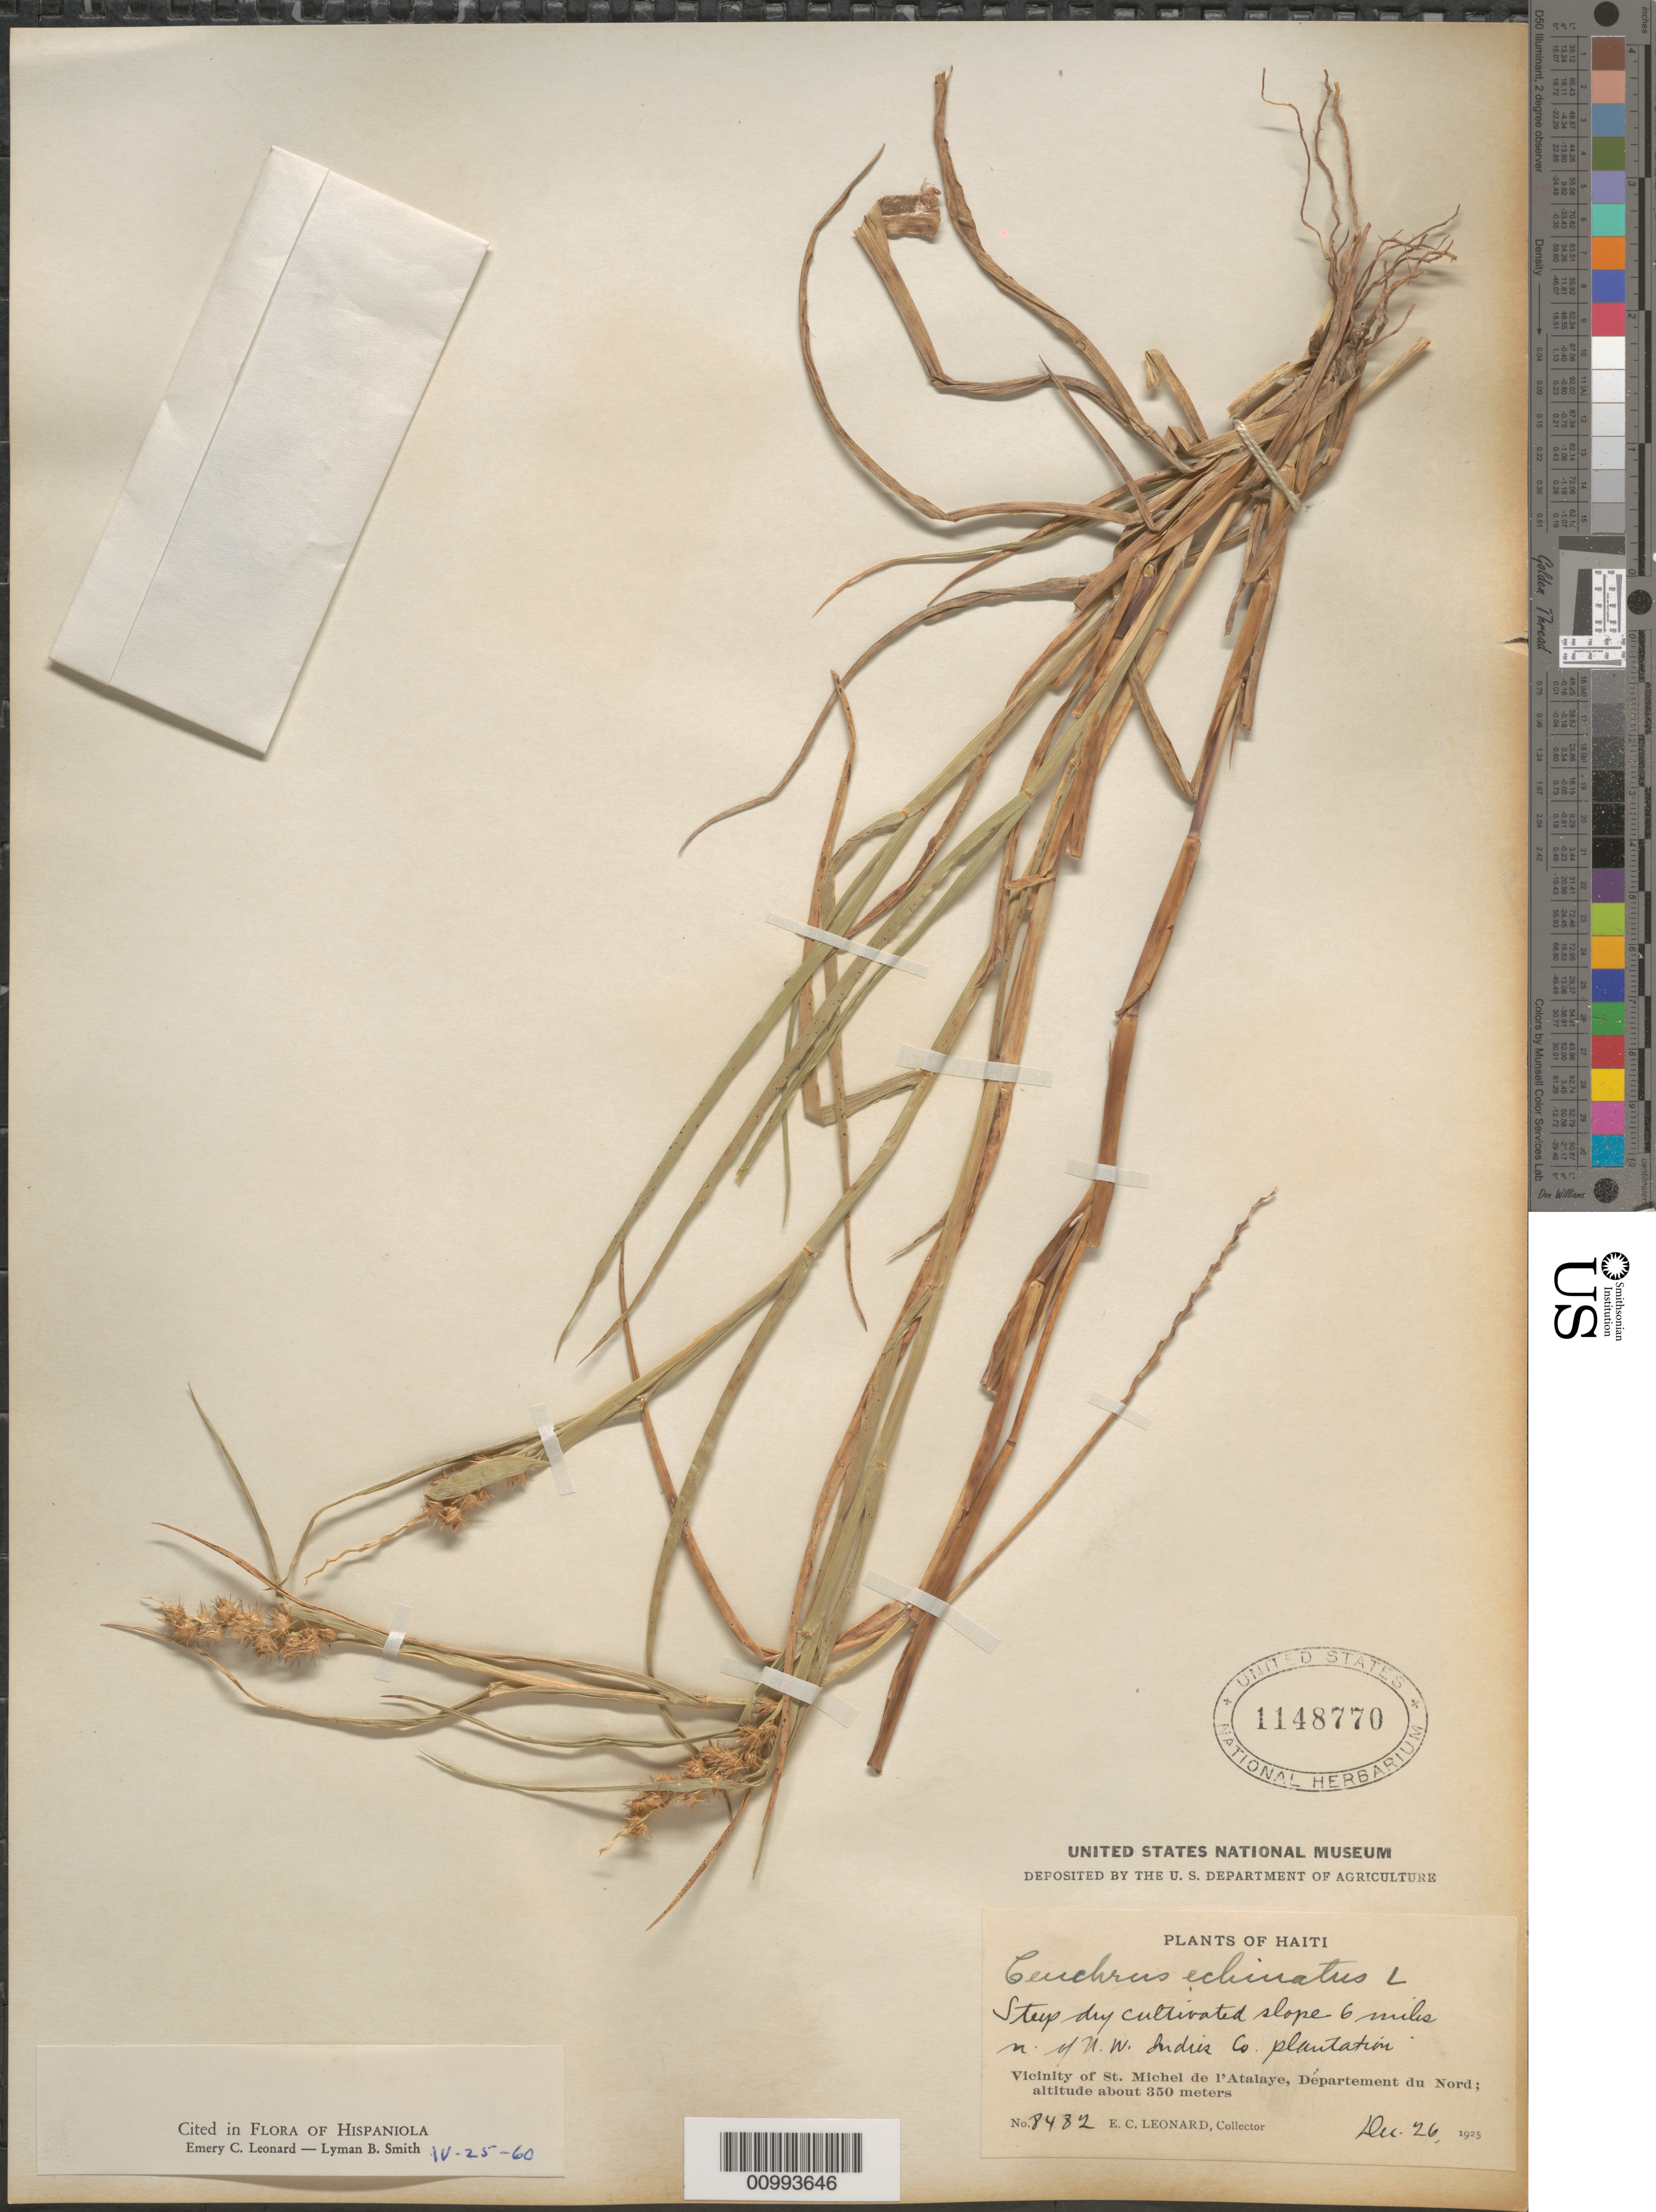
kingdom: Plantae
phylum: Tracheophyta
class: Liliopsida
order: Poales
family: Poaceae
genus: Cenchrus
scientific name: Cenchrus echinatus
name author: L.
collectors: E. C. Leonard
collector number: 8482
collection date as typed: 26 Dec 1925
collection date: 1925-12-26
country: Haiti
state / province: Nord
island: Hispaniola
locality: Vicinity of St. Michel de l'Atalaye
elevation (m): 350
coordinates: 0 N, 0 E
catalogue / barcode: US 1148770